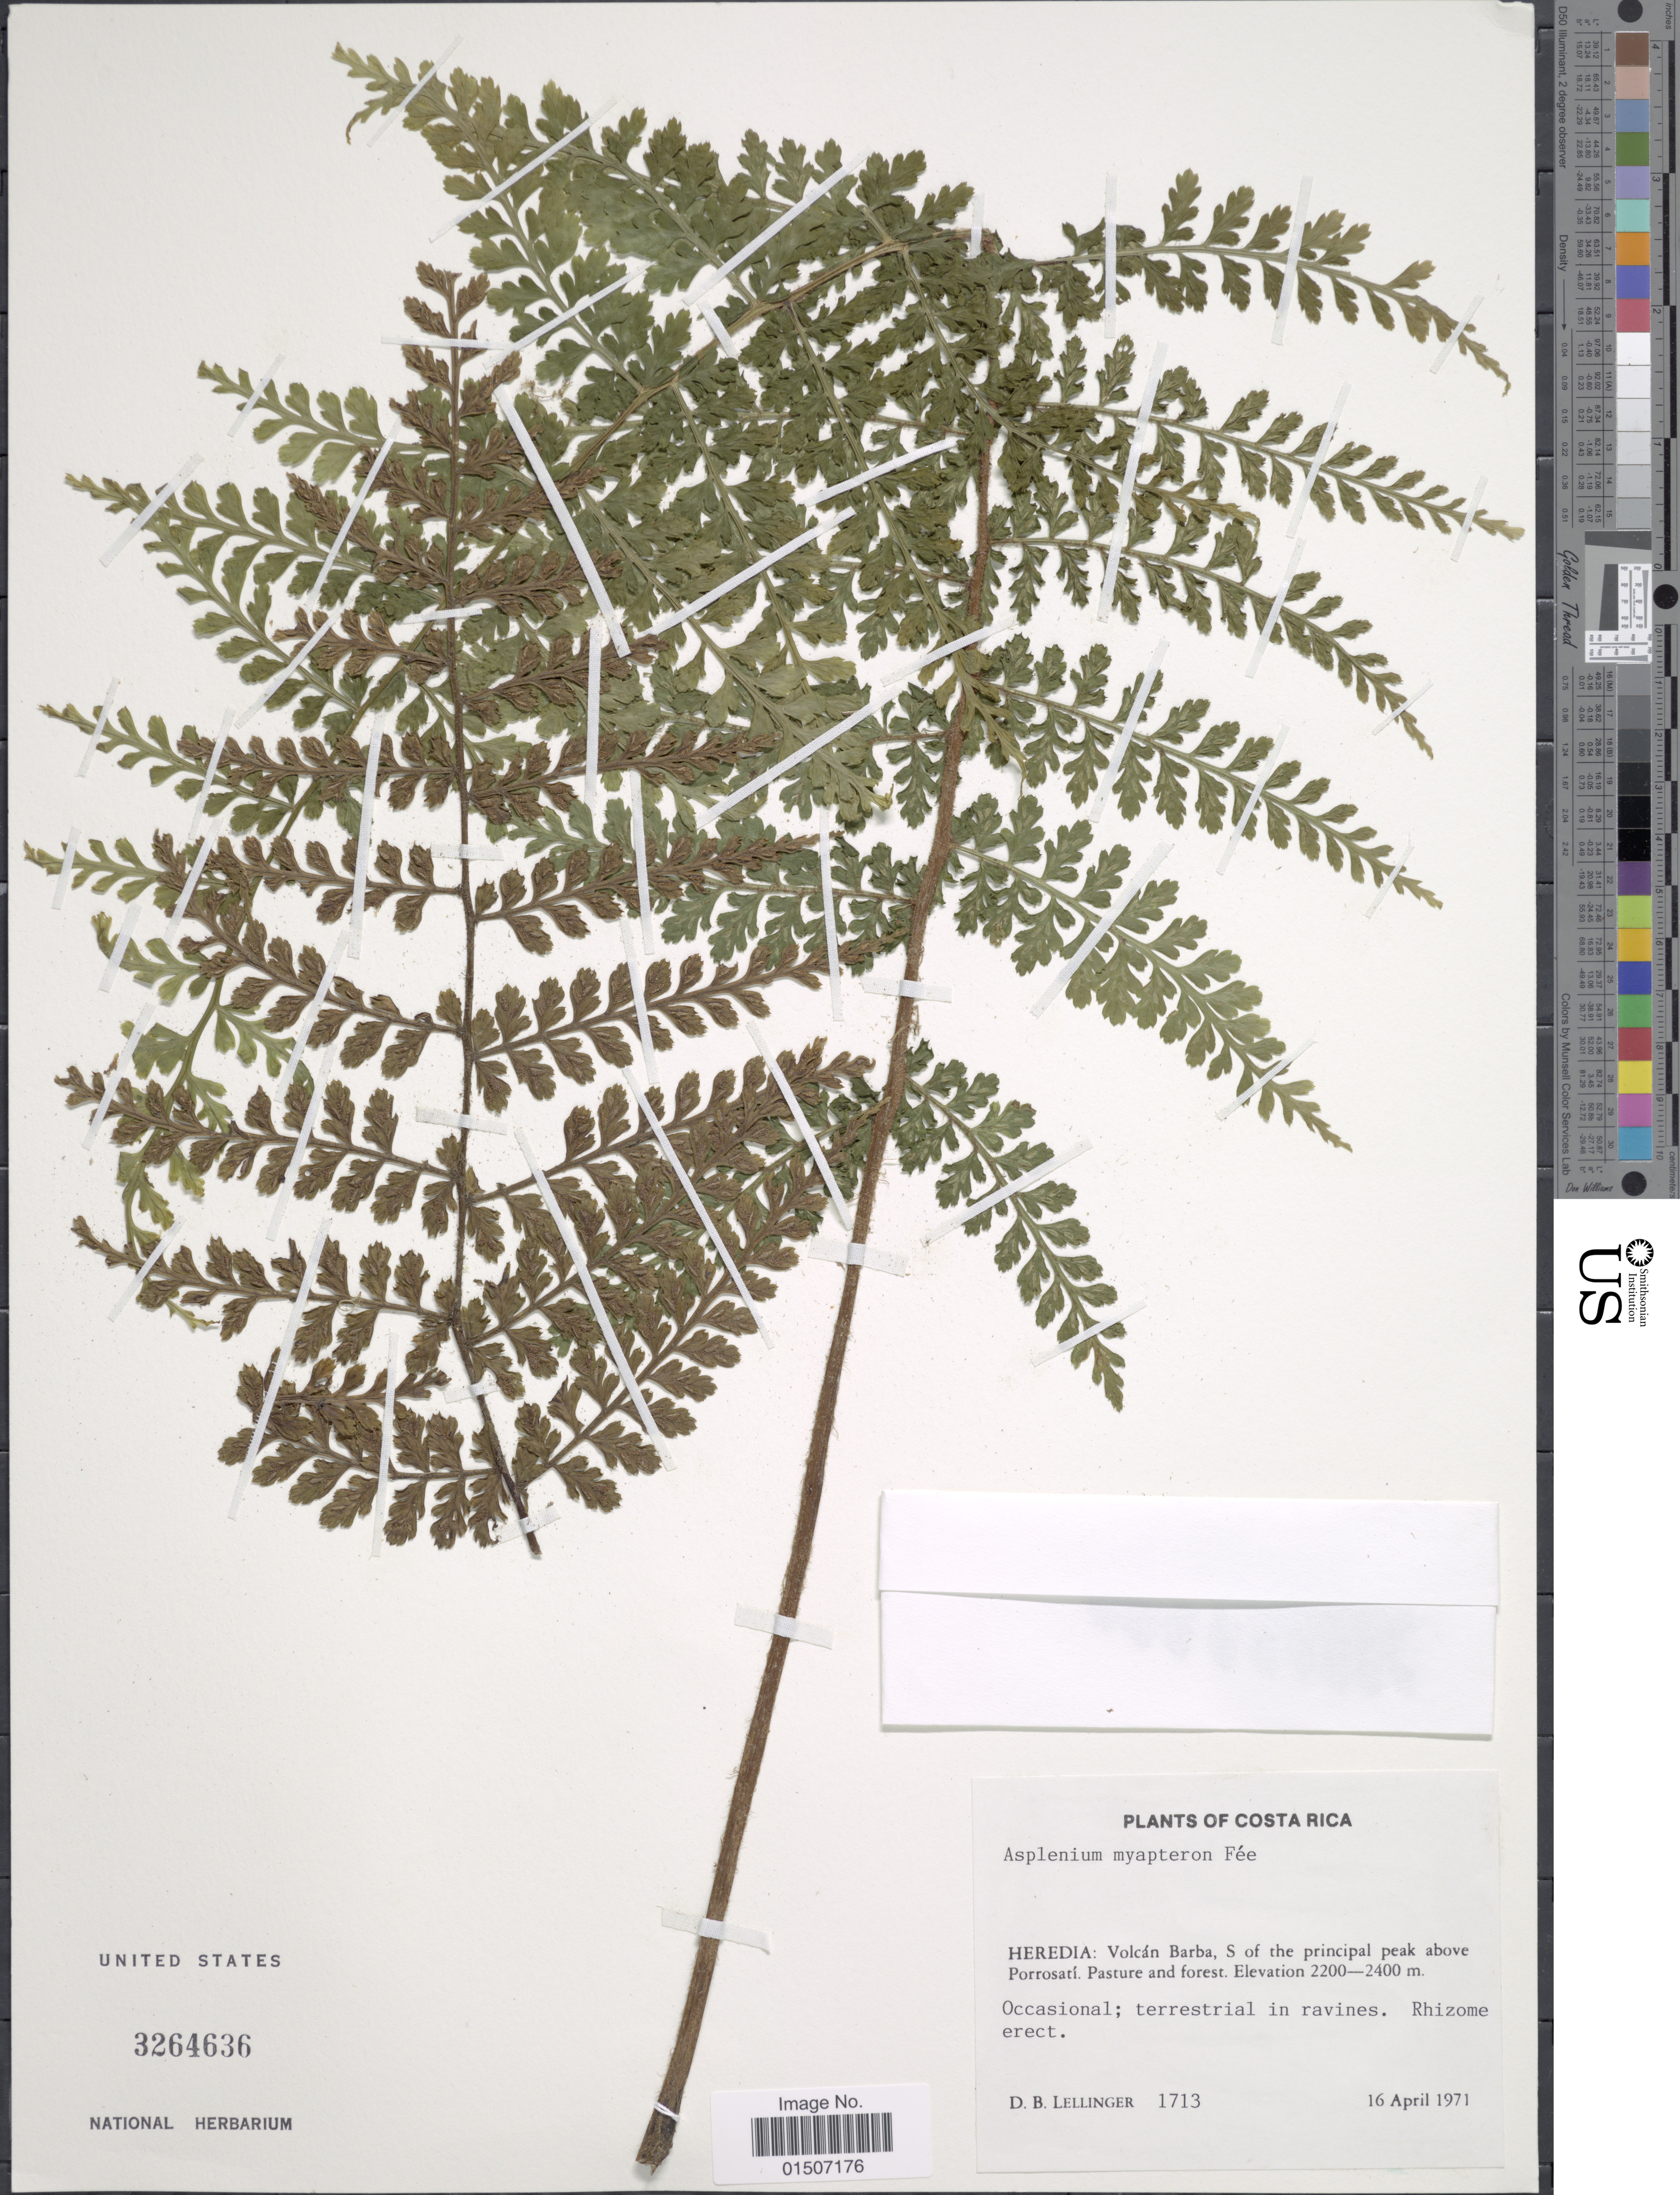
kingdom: Plantae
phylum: Tracheophyta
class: Polypodiopsida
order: Polypodiales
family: Aspleniaceae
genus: Asplenium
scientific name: Asplenium myapteron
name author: Fée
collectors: D. B. Lellinger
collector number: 1713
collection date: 1971-04-16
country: Costa Rica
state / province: Heredia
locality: Volcán Barba, S of the principal peak above Porrosatí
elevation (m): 2200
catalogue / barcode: US 3264636